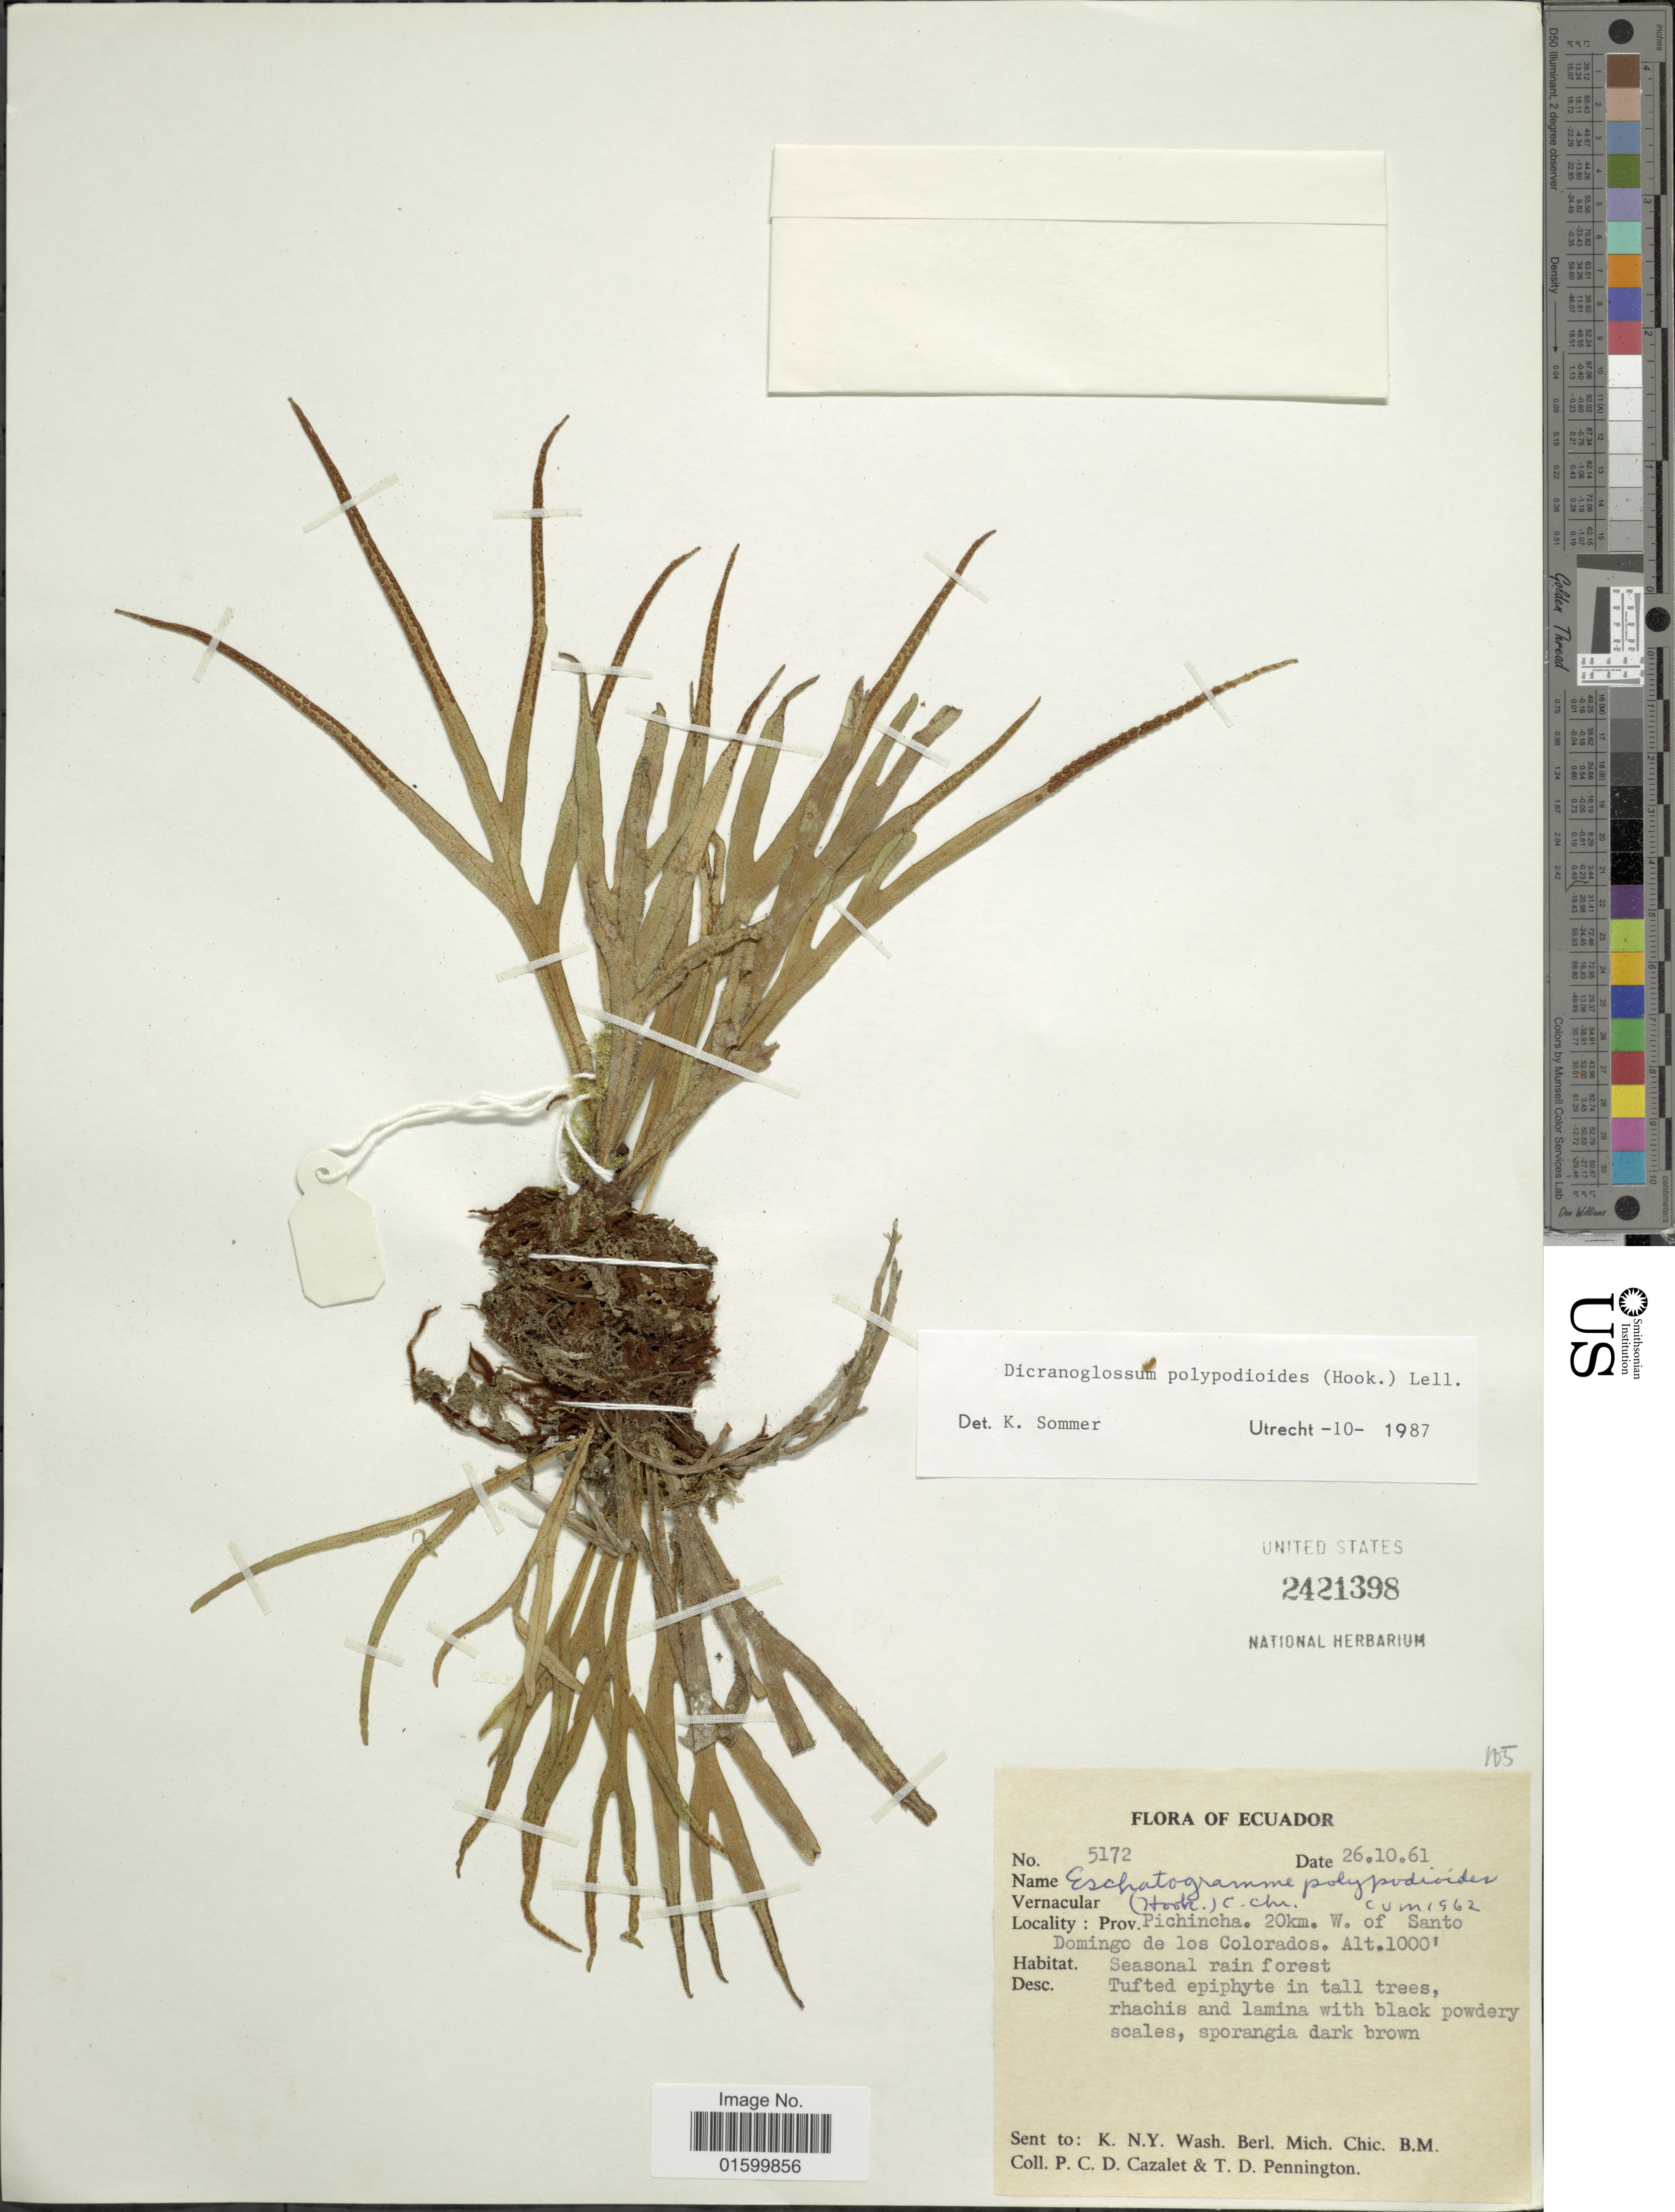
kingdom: Plantae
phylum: Tracheophyta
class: Polypodiopsida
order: Polypodiales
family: Polypodiaceae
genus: Pleopeltis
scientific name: Pleopeltis polypodioides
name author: (L.) E.G. Andrews & Windham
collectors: P. C. D. Cazalet & T. D. Pennington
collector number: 5172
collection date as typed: Transcribed d/m/y: 26/10/61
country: Ecuador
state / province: Pichincha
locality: Prov. Pichincha, 20 km W of Santo Domingo de los Colorados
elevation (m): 305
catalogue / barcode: US 2421398